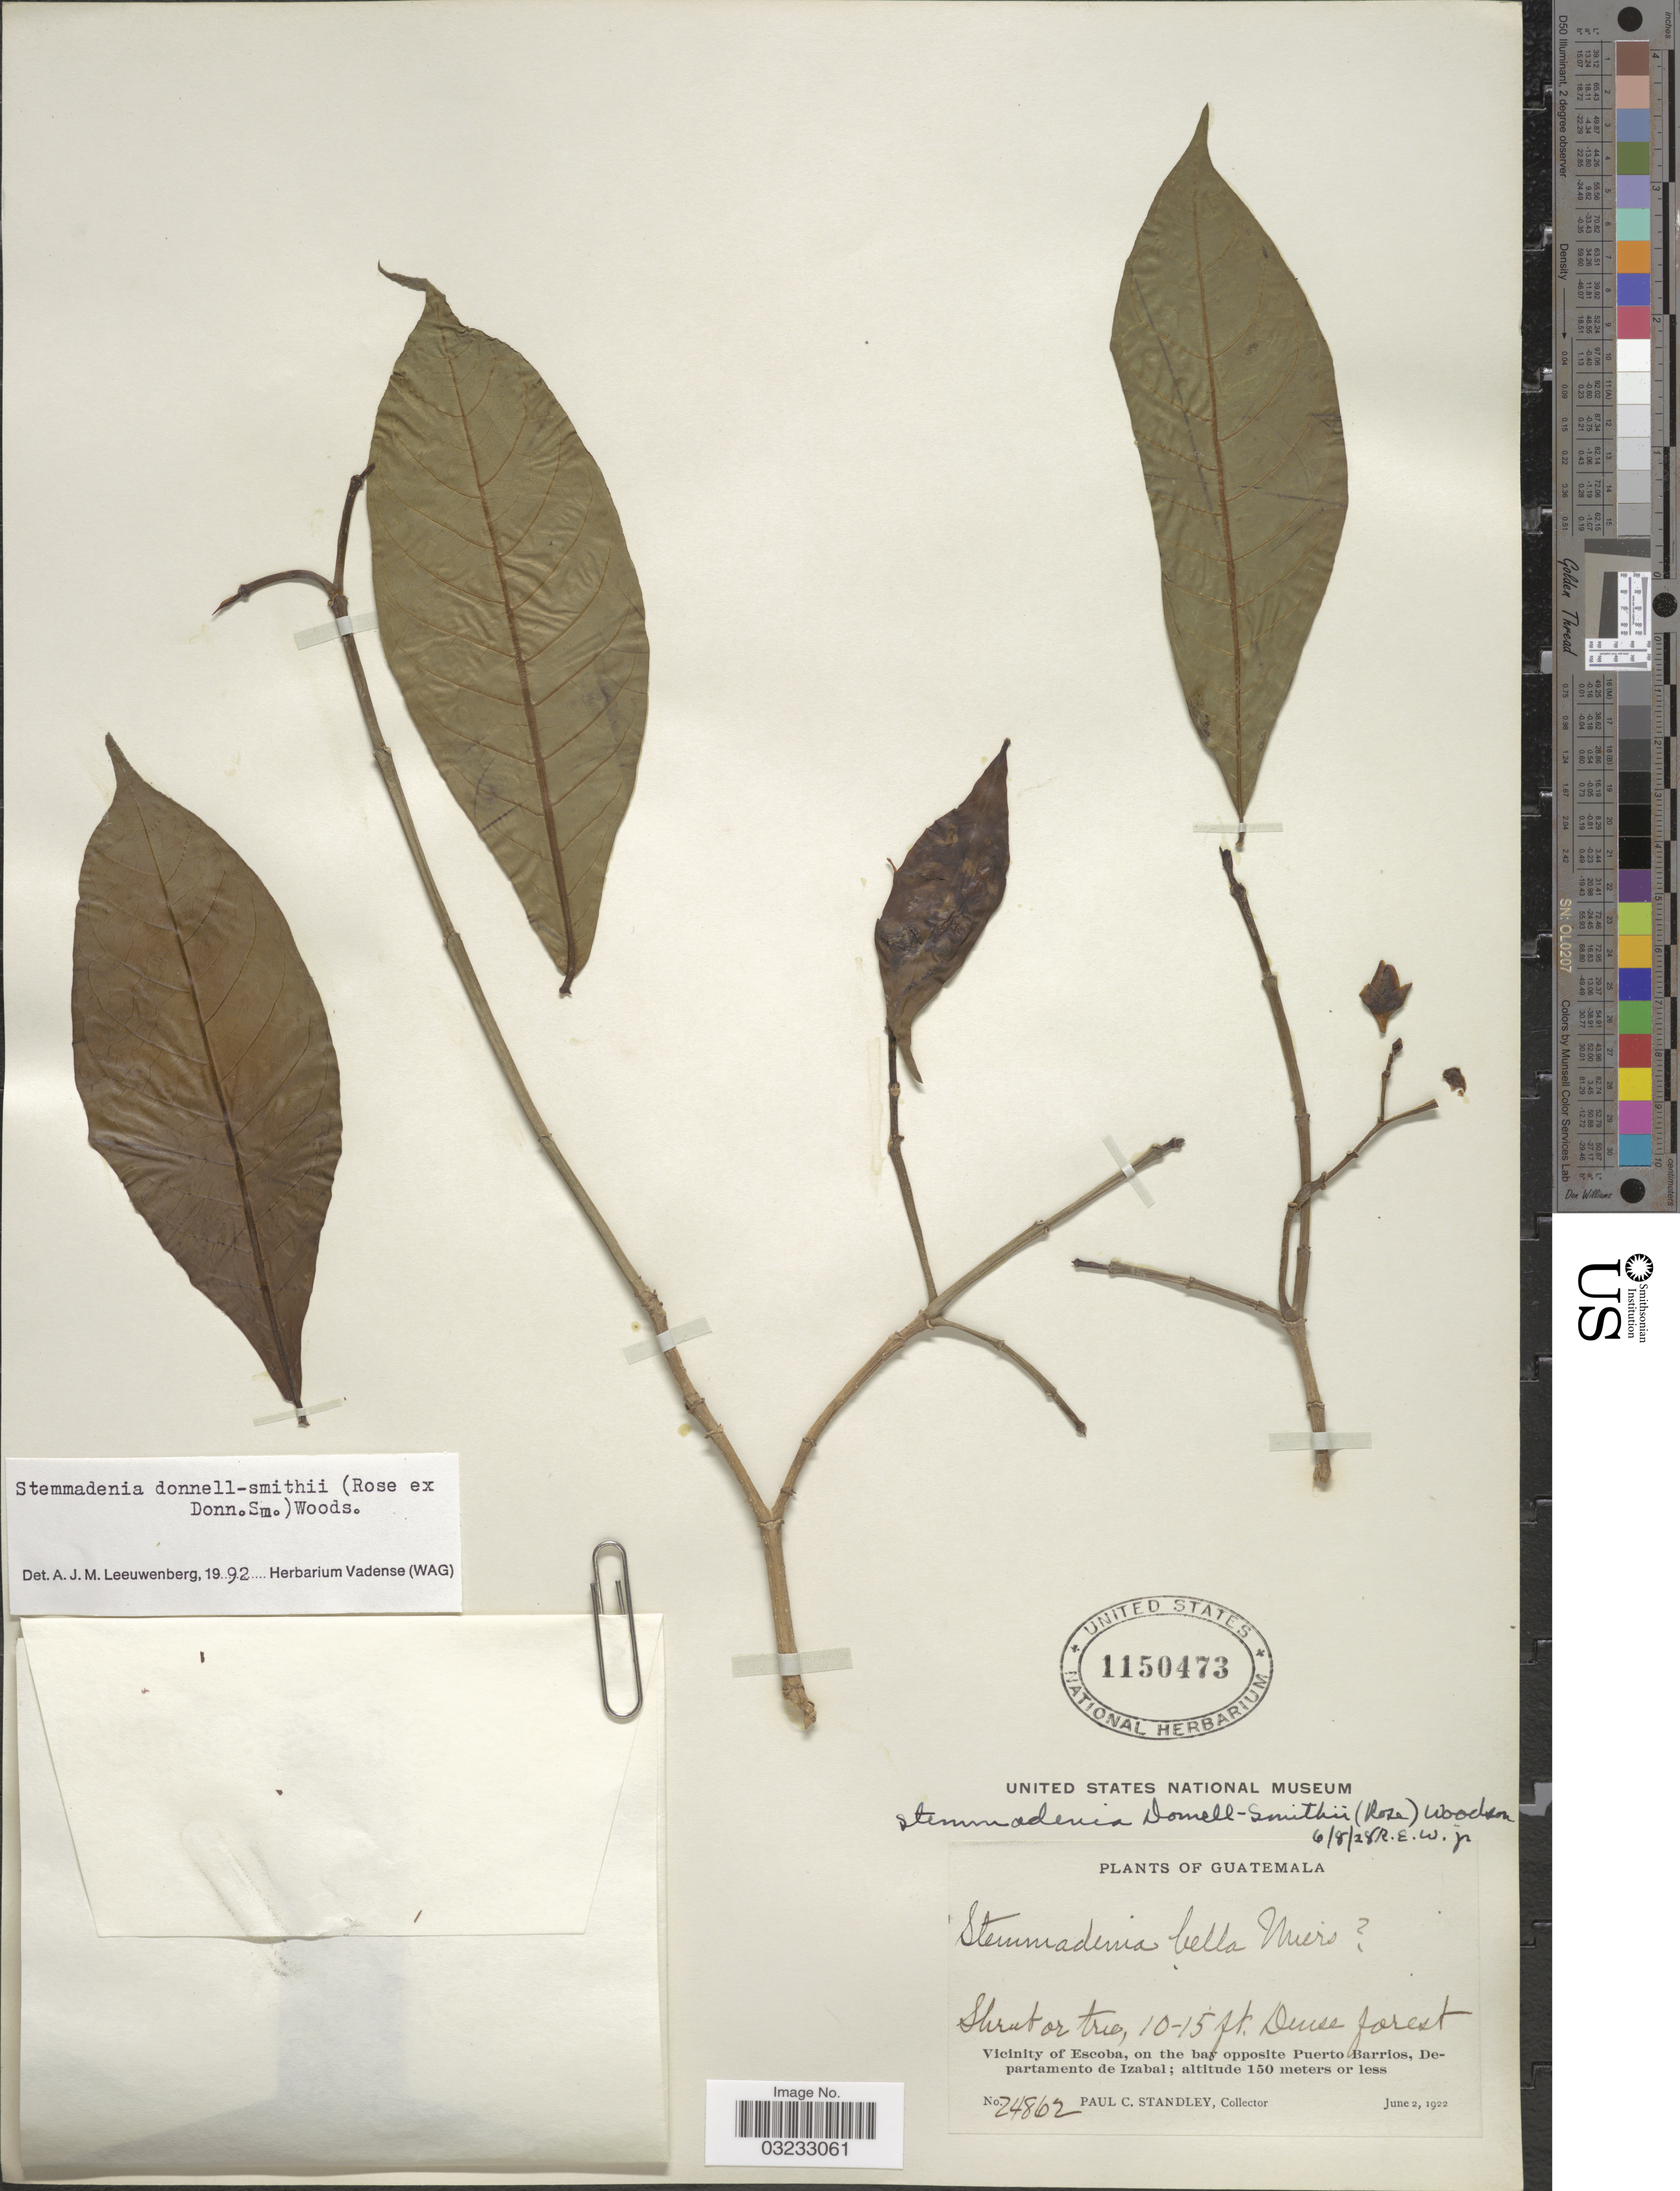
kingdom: Plantae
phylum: Tracheophyta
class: Magnoliopsida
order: Gentianales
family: Apocynaceae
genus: Stemmadenia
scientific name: Stemmadenia donnell-smithii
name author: (Rose ex Donn. Sm.) Woodson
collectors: P. C. Standley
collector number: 24862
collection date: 1922-06-02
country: Guatemala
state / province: Izabal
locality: Vicinity of Escoba, on the bay opposite Puerto Barrios, Departamento de Izabal.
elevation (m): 150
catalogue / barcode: US 1150473